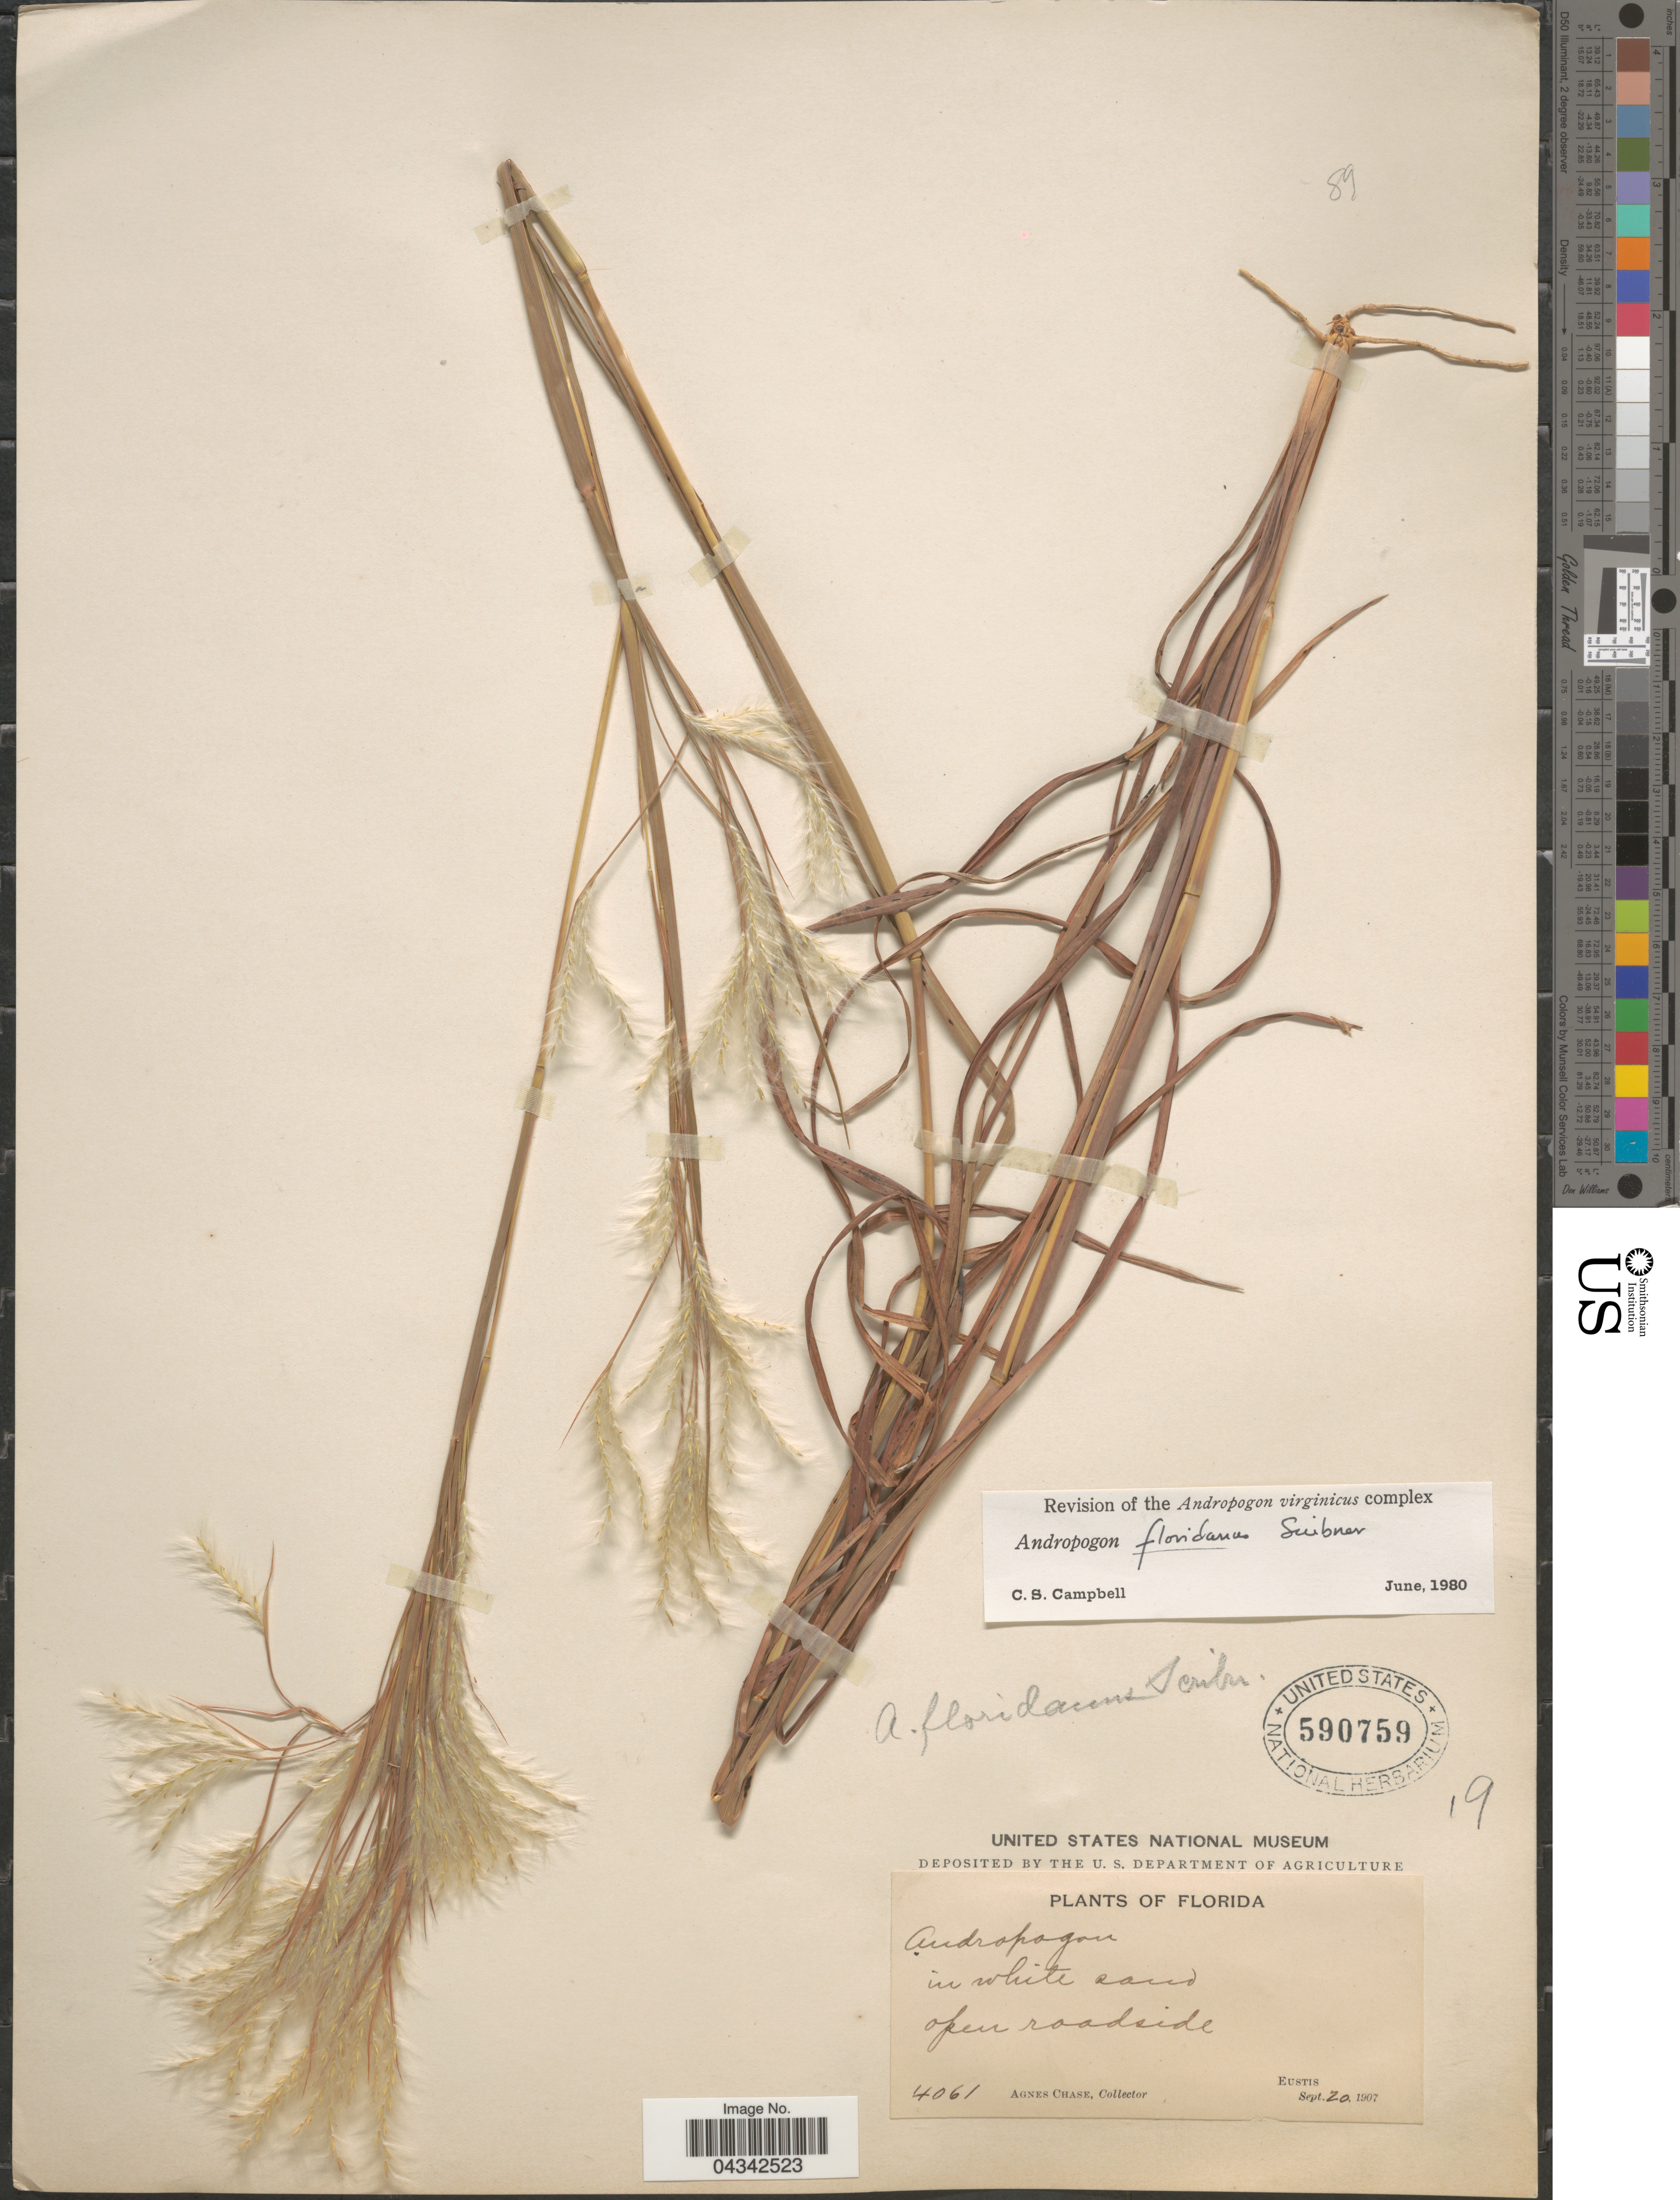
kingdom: Plantae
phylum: Tracheophyta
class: Liliopsida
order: Poales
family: Poaceae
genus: Andropogon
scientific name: Andropogon floridanus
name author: Scribn.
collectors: A. Chase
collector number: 4061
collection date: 1907-09-20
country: United States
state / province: Florida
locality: Eustis.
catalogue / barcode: US 590759